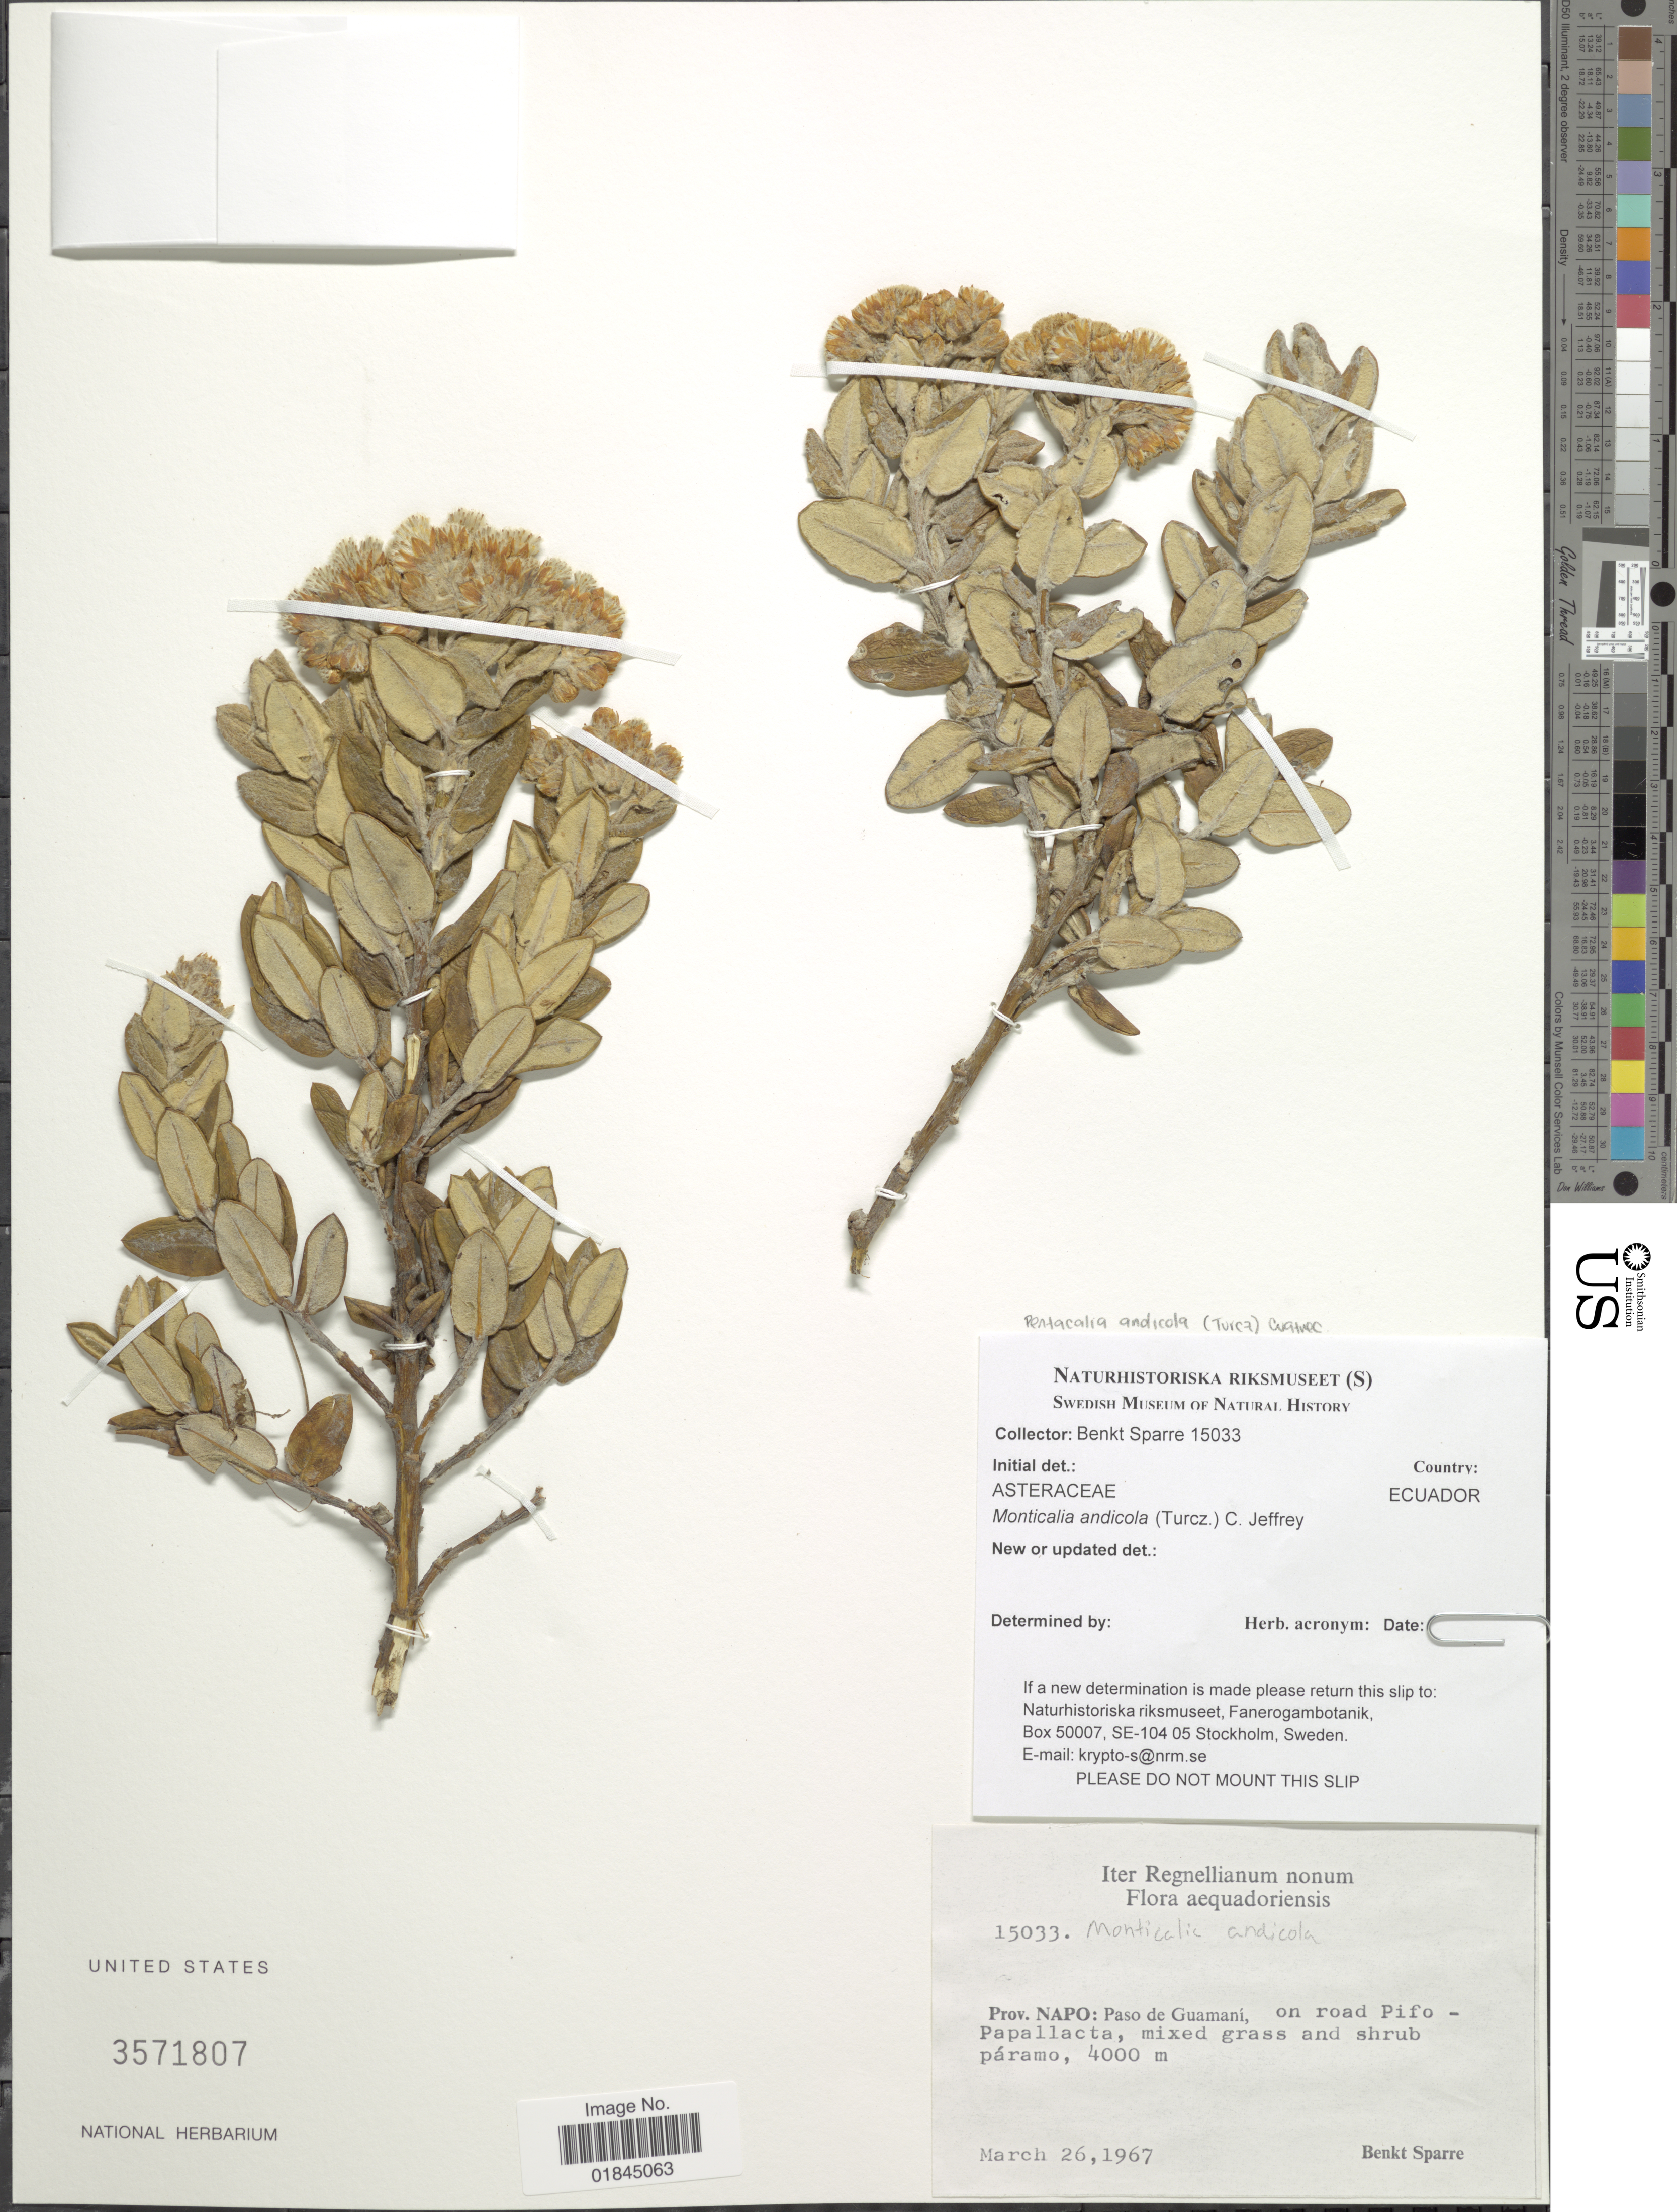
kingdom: Plantae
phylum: Tracheophyta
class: Magnoliopsida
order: Asterales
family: Asteraceae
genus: Pentacalia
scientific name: Pentacalia andicola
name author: (Turcz.) Cuatrec.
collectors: B. Sparre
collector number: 15033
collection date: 1967-03-26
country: Ecuador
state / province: Napo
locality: Paso de Guamani, on road Pifo-Papallacta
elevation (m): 4000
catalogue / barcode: US 3571807